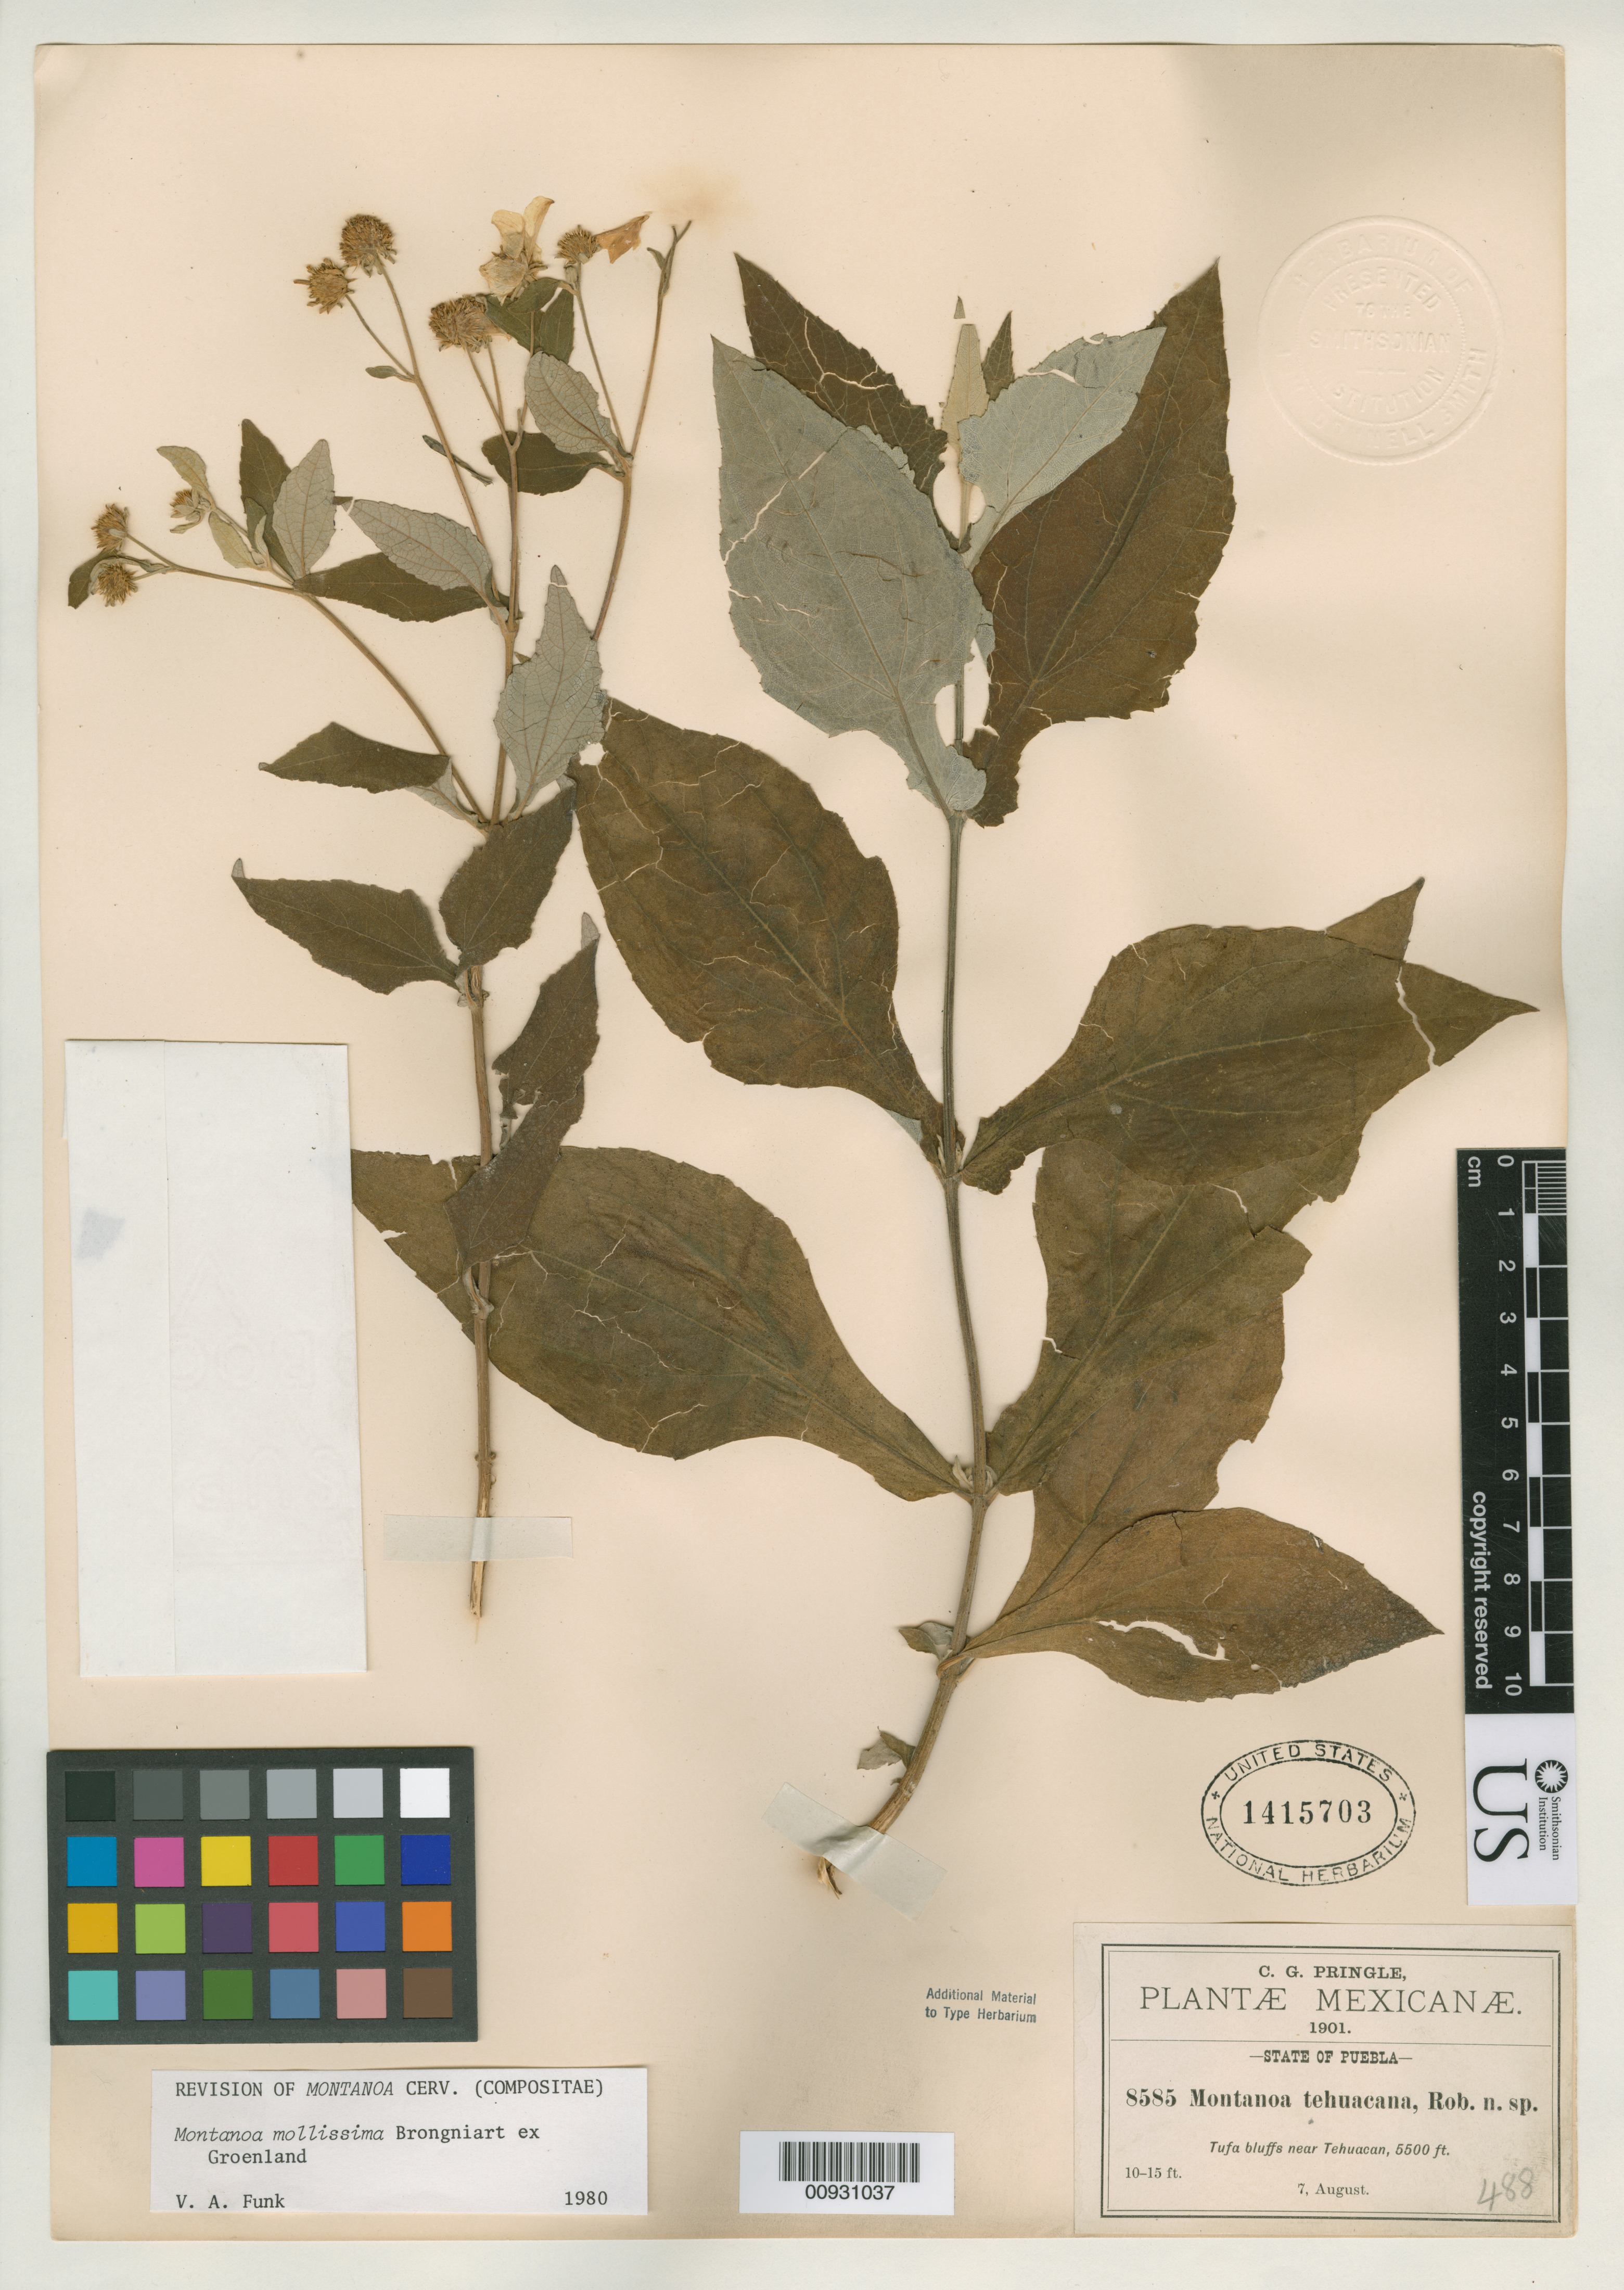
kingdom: Plantae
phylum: Tracheophyta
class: Magnoliopsida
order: Asterales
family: Asteraceae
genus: Montanoa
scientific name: Montanoa tehuacana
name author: B.L. Rob.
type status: Isotype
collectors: C. G. Pringle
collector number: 8585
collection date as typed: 07 Aug 1901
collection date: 1901-08-07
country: Mexico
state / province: Puebla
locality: Tehuacán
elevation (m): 1676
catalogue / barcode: US 1415703